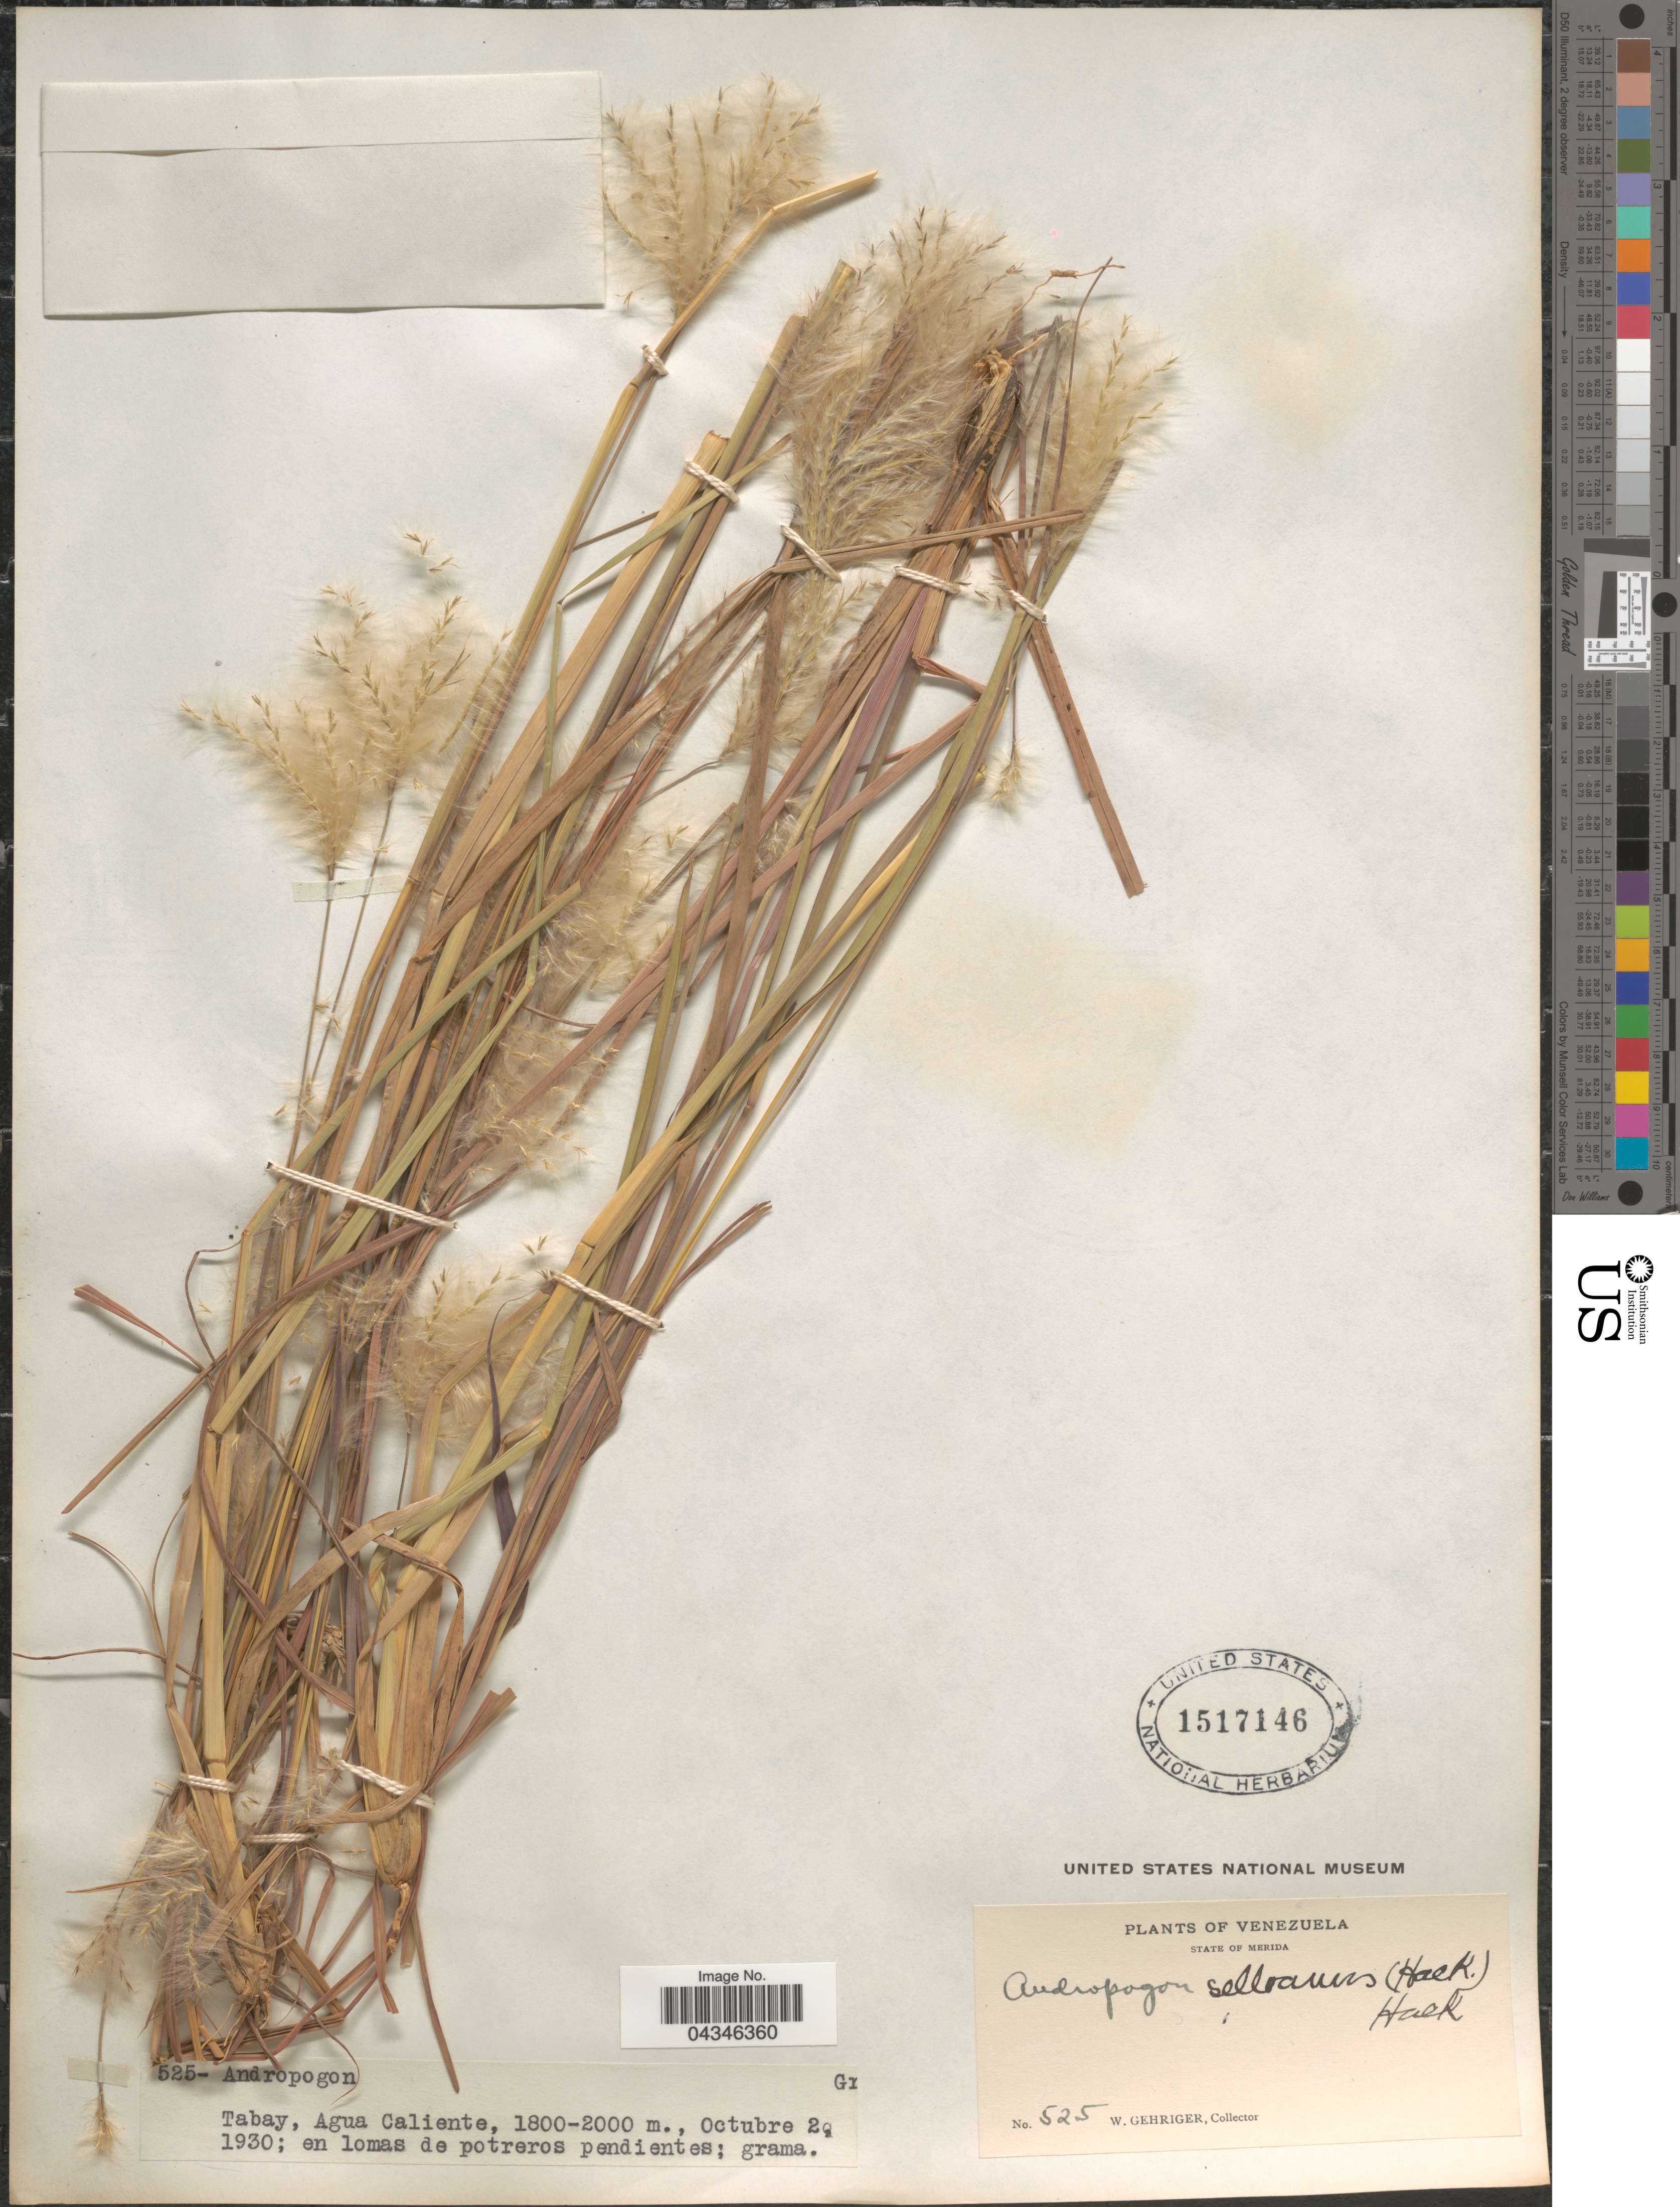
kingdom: Plantae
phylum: Tracheophyta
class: Liliopsida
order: Poales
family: Poaceae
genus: Andropogon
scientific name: Andropogon selloanus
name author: (Hack.) Hack.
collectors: W. Gehriger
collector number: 525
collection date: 1930-10-20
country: Venezuela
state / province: Merida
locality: Tabay, Agua Caliente.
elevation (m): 1800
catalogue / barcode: US 1517146